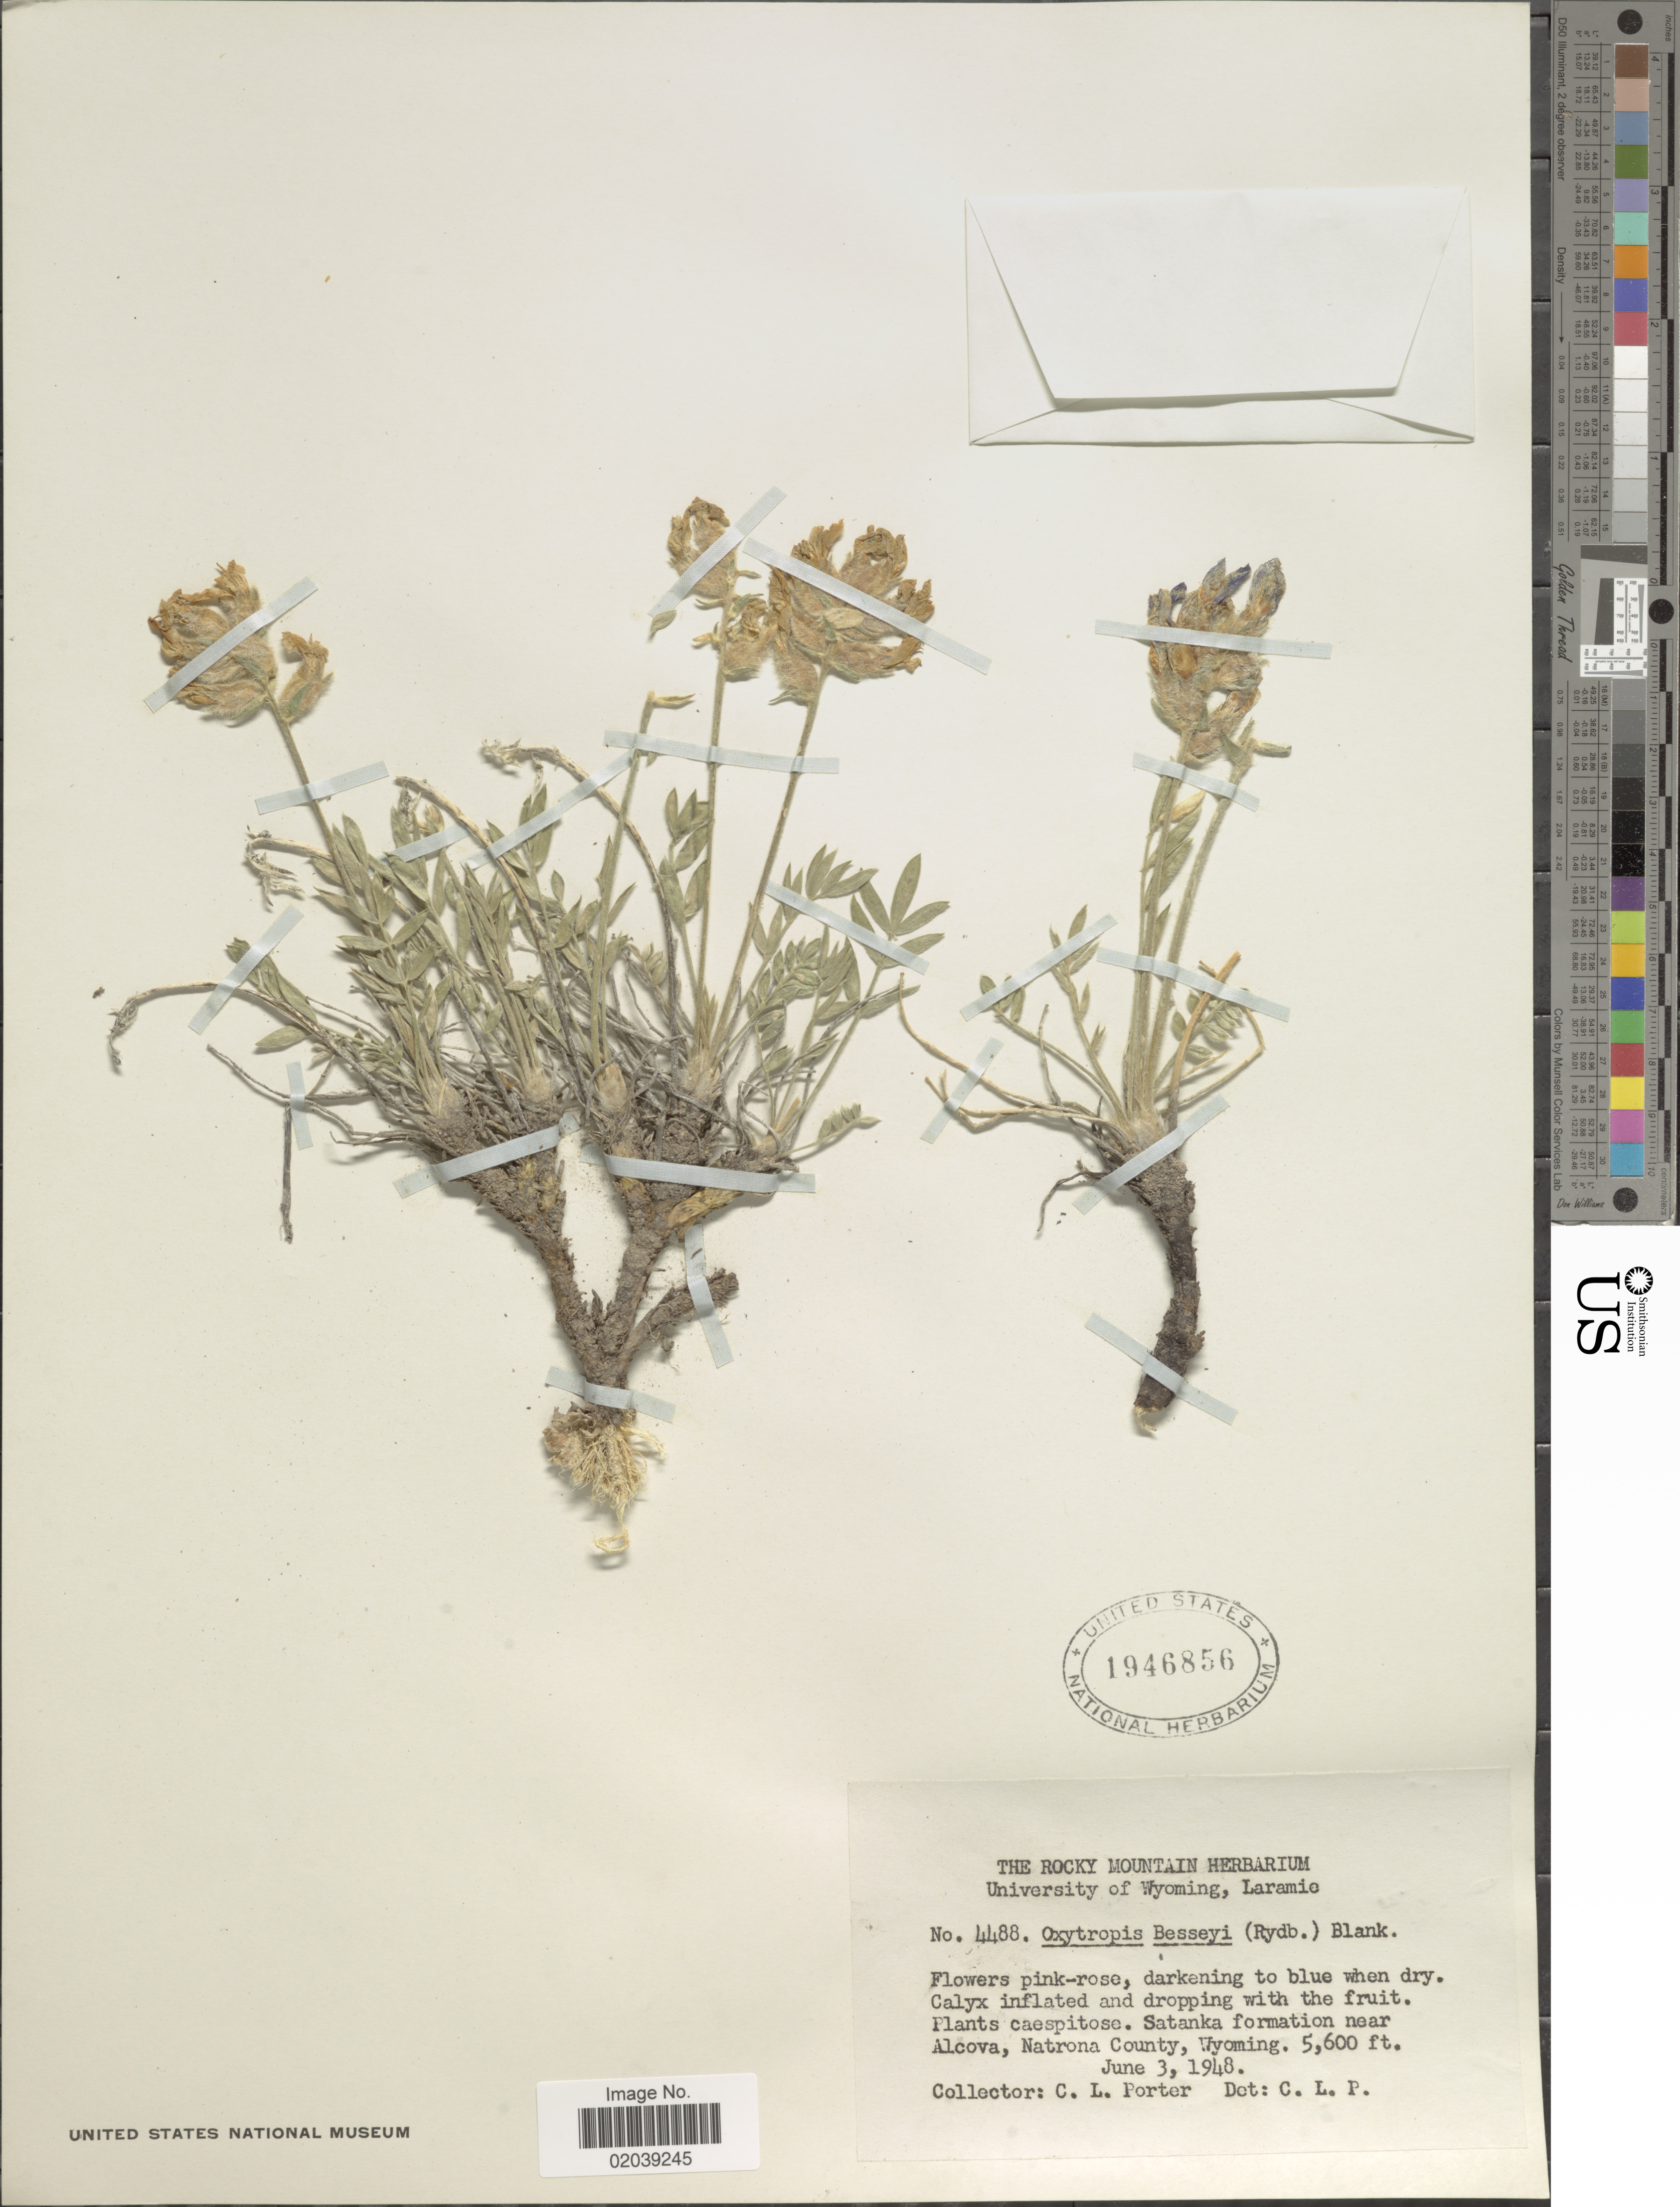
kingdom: Plantae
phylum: Tracheophyta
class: Magnoliopsida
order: Fabales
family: Fabaceae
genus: Oxytropis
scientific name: Oxytropis besseyi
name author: (Rydb.) Blank.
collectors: C. L. Porter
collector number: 4488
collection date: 1948-06-03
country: United States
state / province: Wyoming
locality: Satanka formation near Alcova, Natrona County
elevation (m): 1707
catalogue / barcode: US 1946856